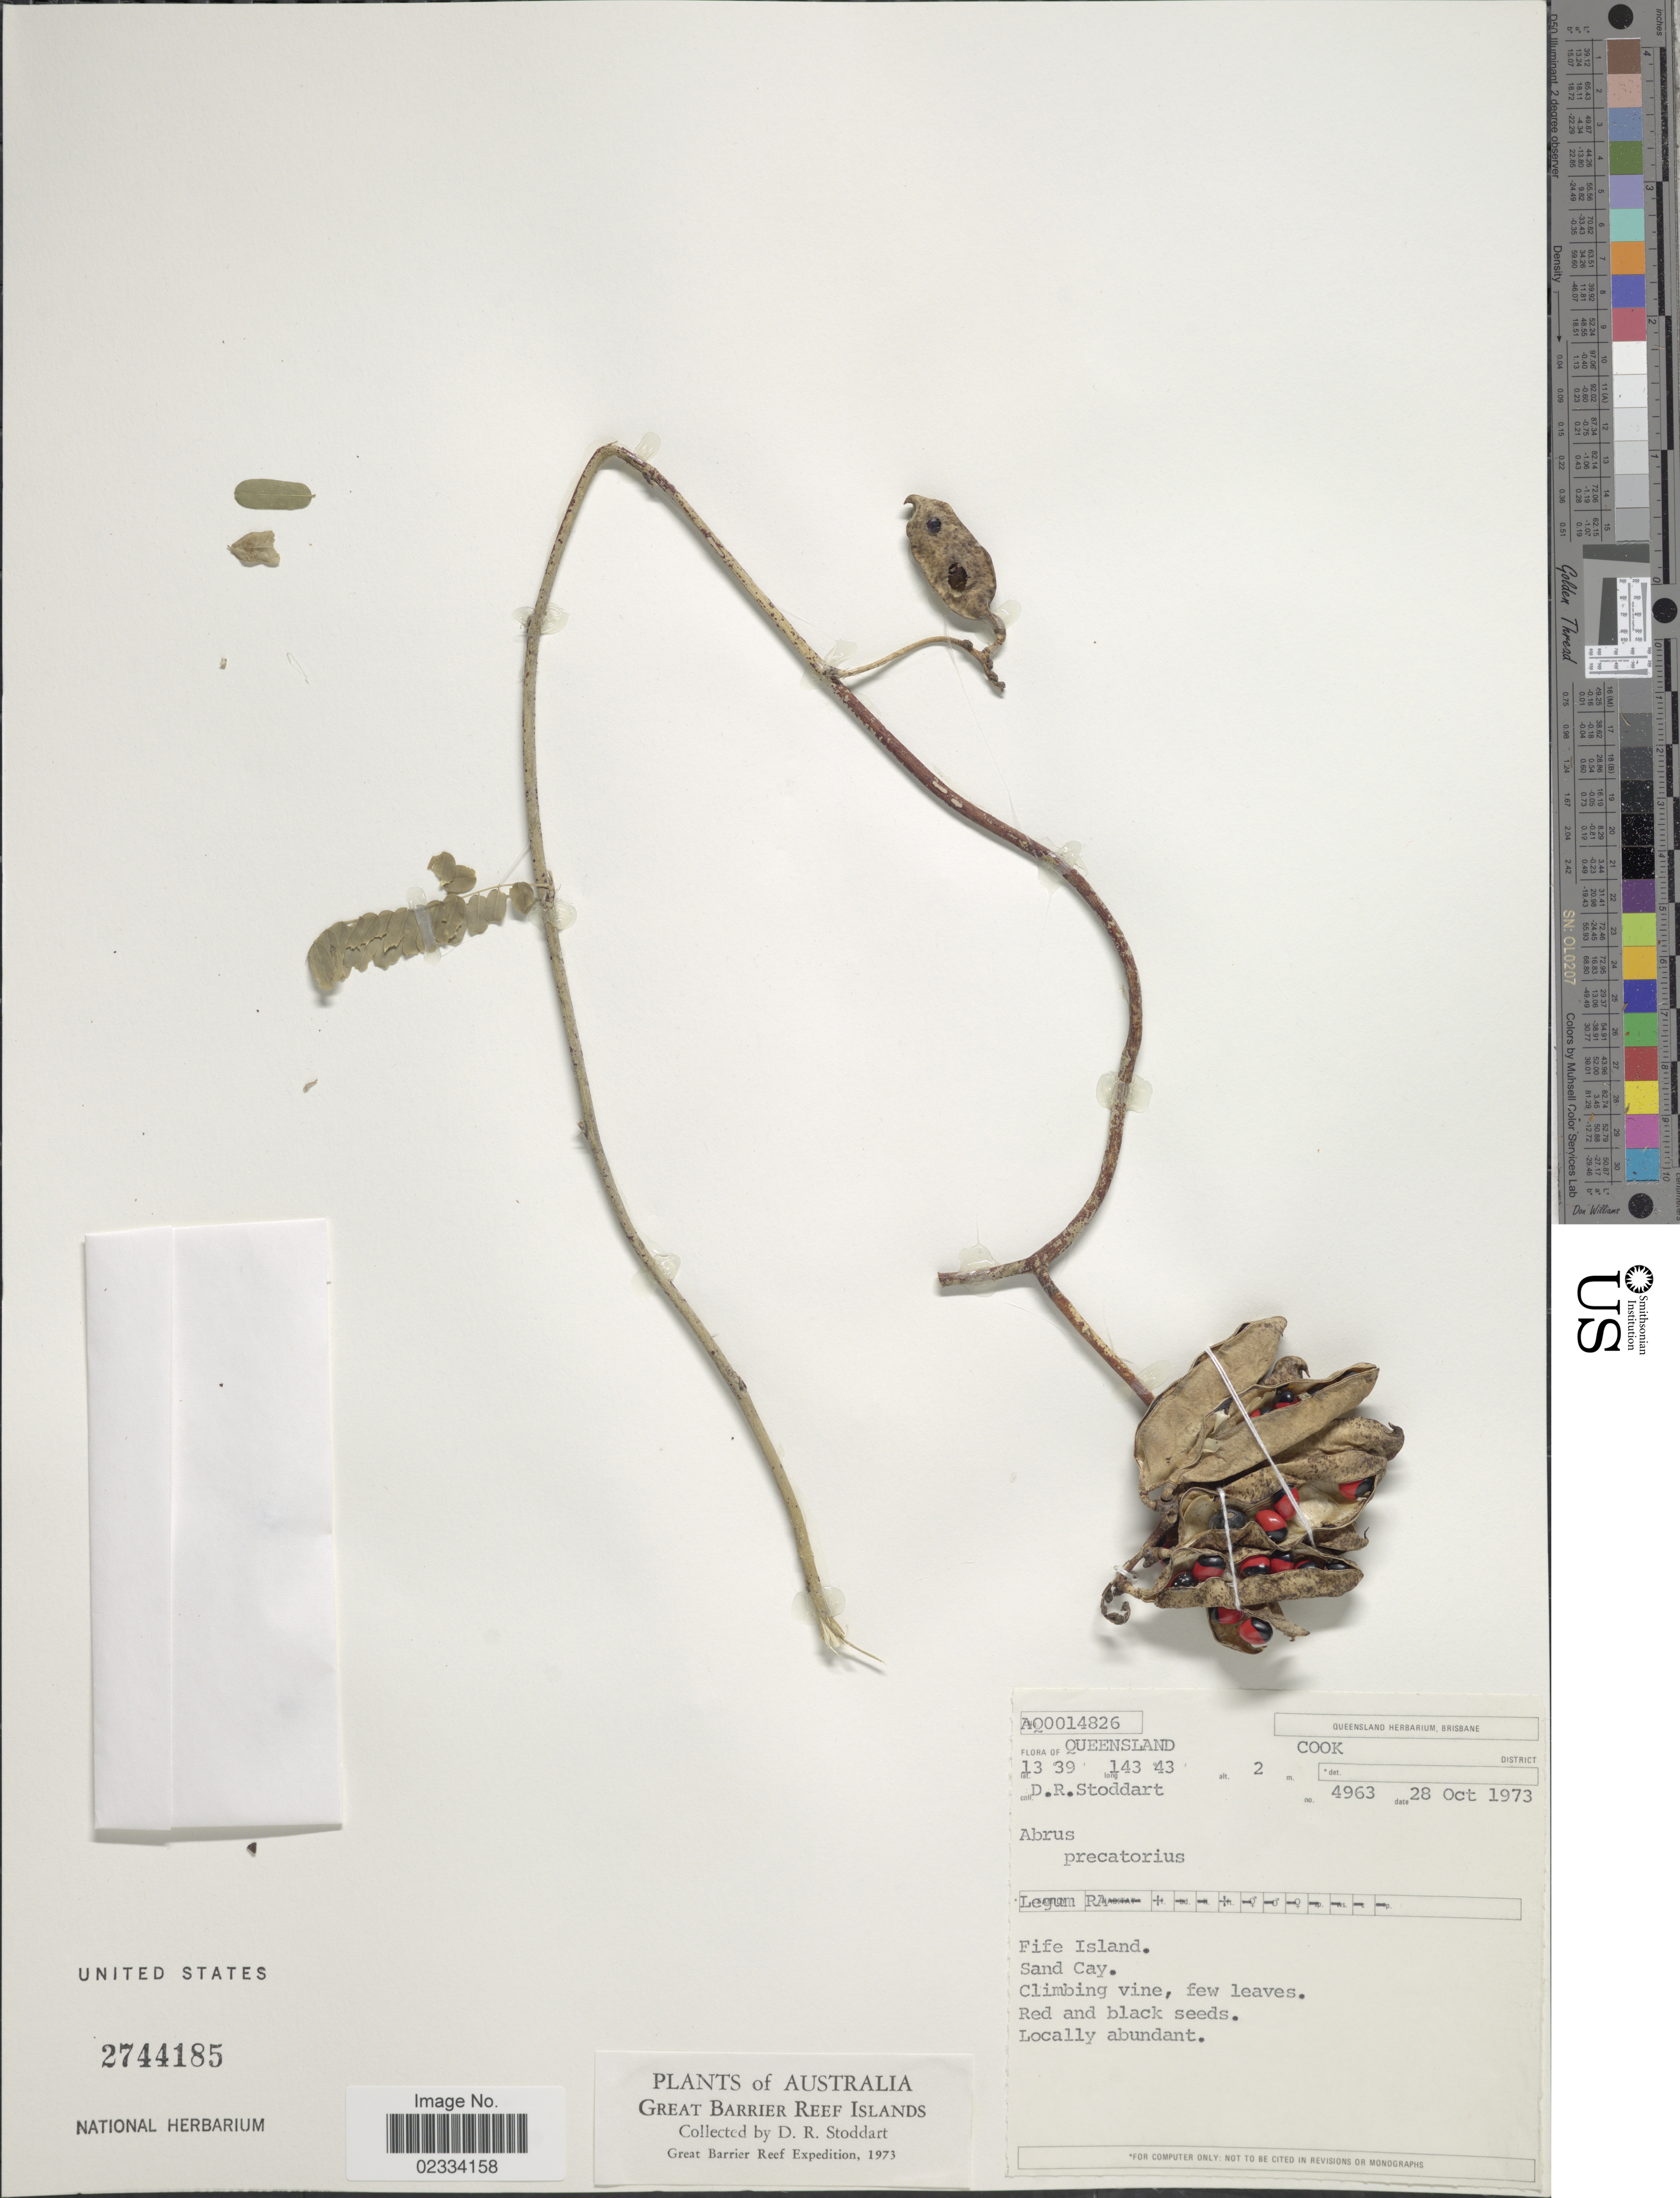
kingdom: Plantae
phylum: Tracheophyta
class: Magnoliopsida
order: Fabales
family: Fabaceae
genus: Abrus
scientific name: Abrus sp.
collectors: D. R. Stoddart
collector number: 4963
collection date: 1973-10-28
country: Australia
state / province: Queensland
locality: Great Barrier Reef Islands. Cook District. Fife Island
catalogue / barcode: US 2744185